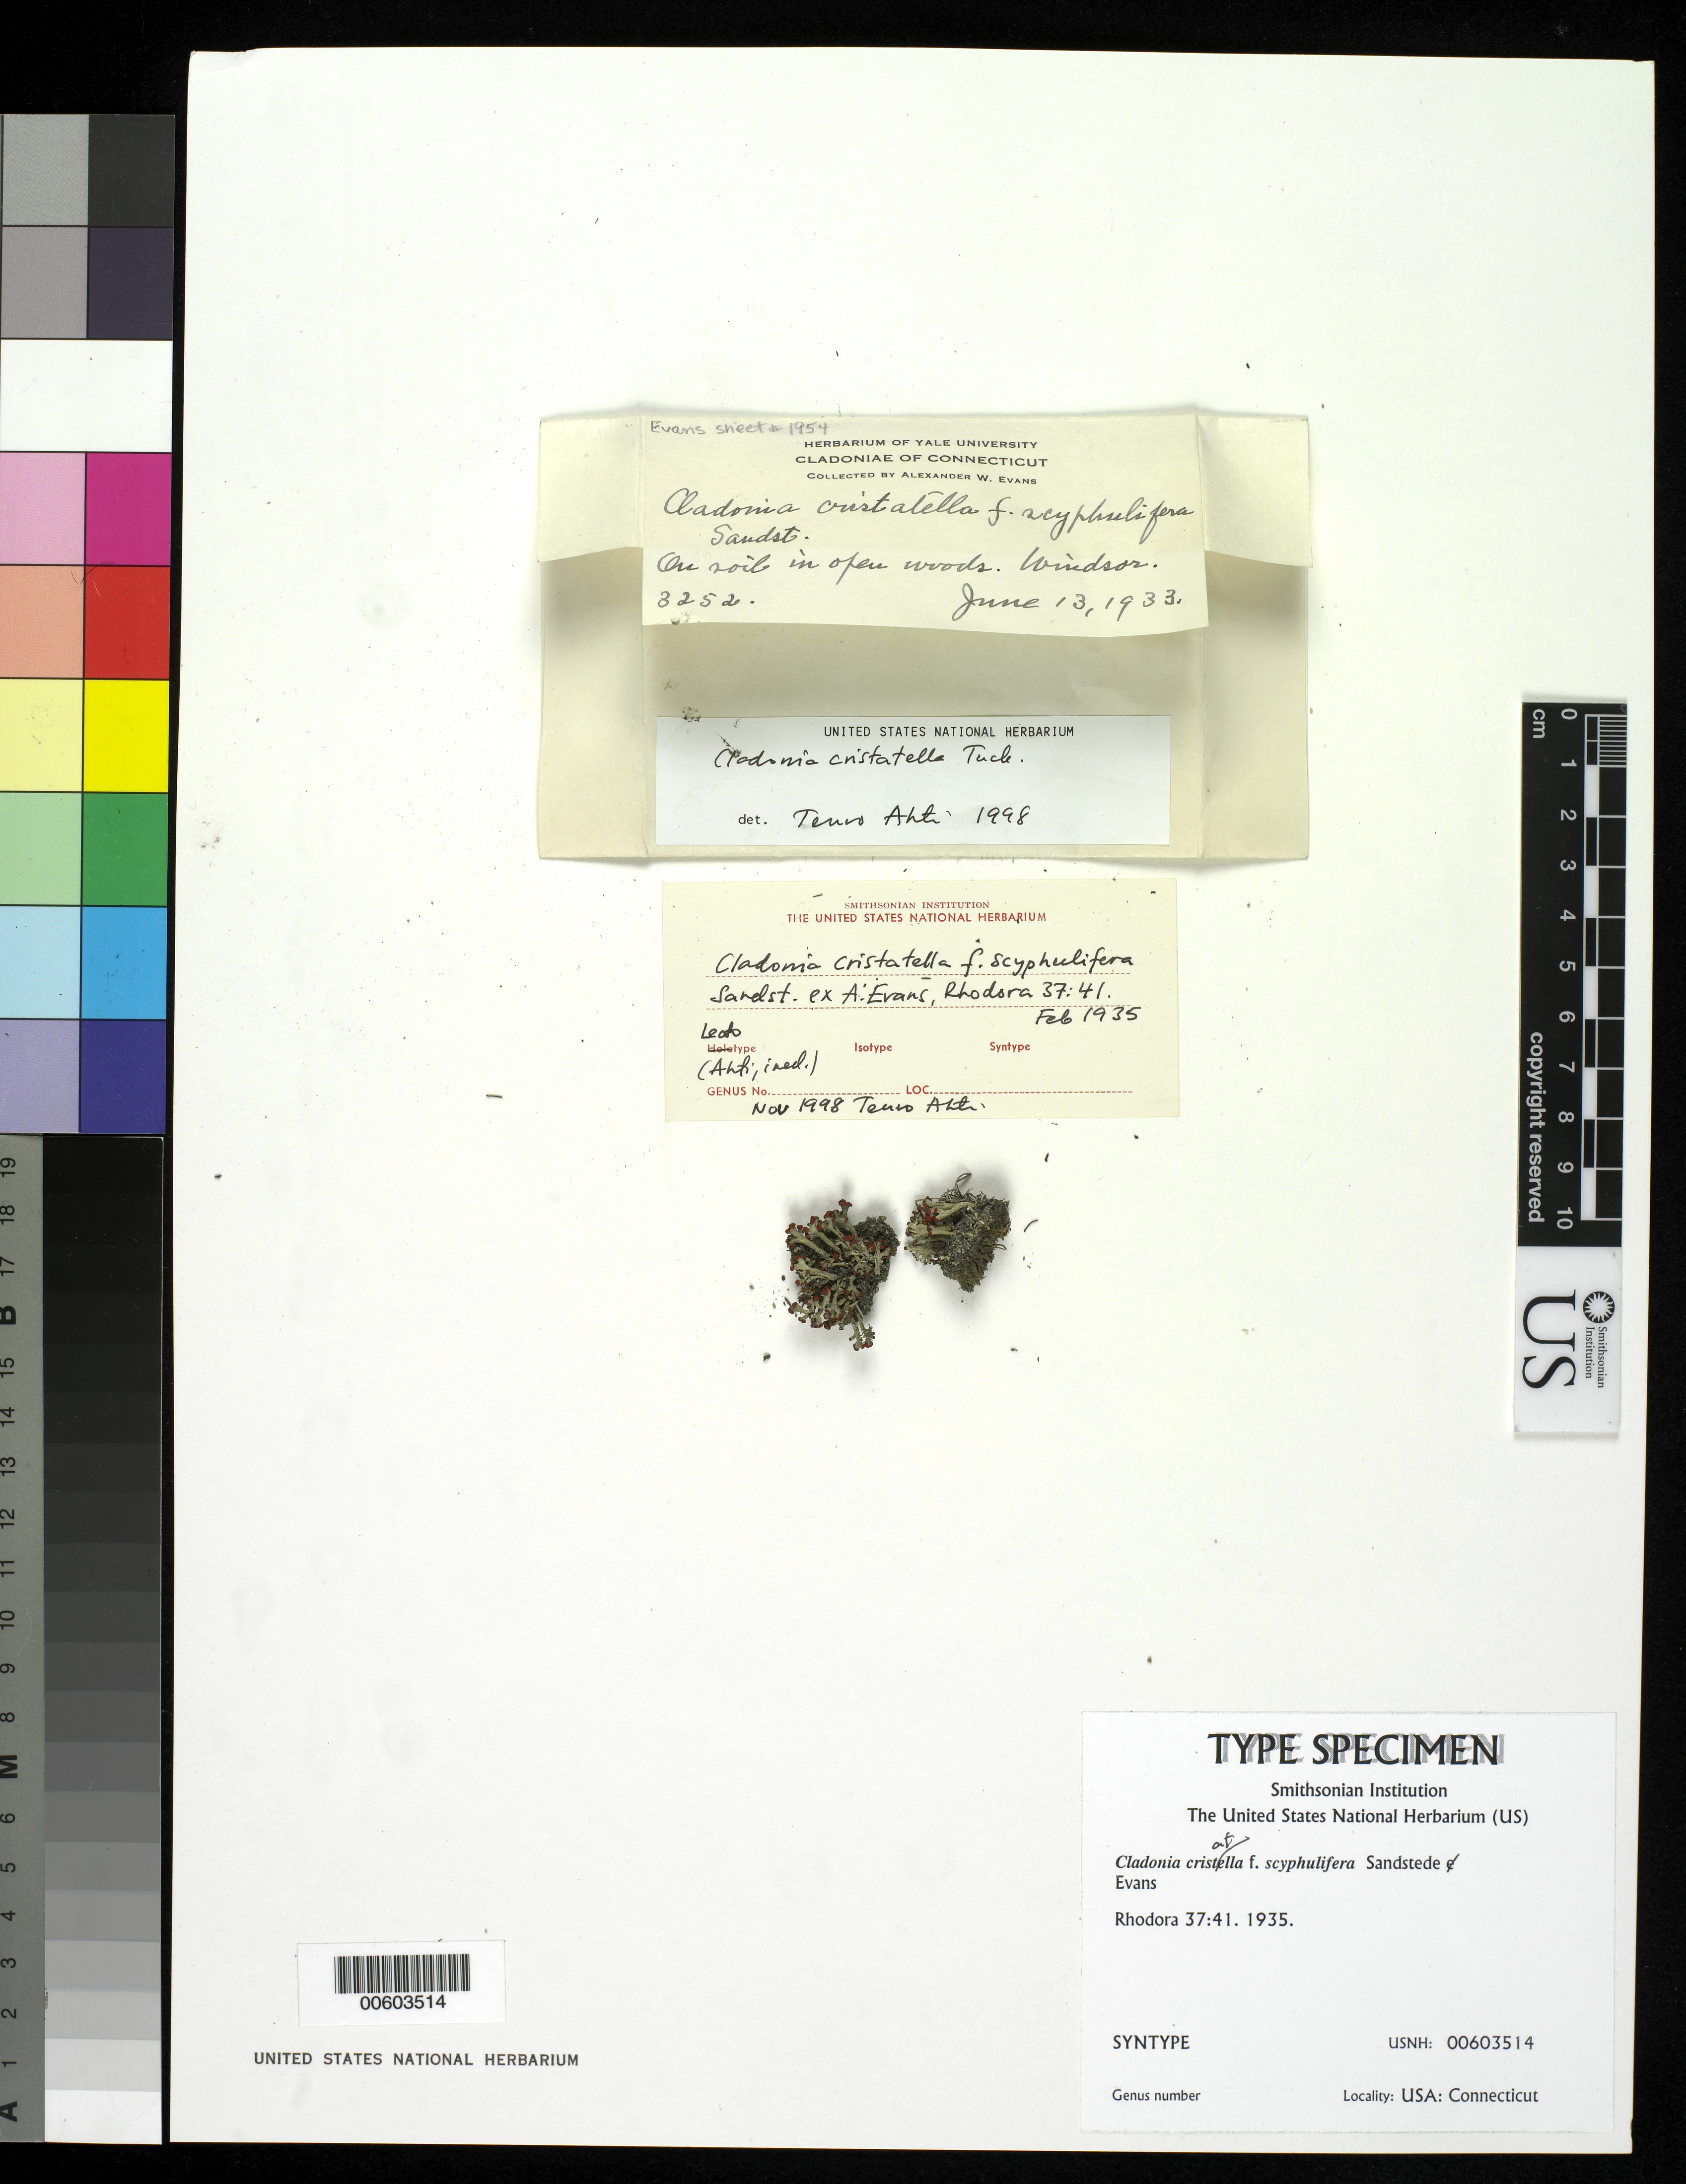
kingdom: Fungi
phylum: Ascomycota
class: Lecanoromycetes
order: Lecanorales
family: Cladoniaceae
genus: Cladonia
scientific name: Cladonia cristatella f. scyphulifera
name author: Sandst. ex A. Evans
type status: Syntype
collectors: A. W. Evans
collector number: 3252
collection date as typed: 13 Jun 1933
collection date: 1933-06-13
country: United States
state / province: Connecticut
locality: Windsor.